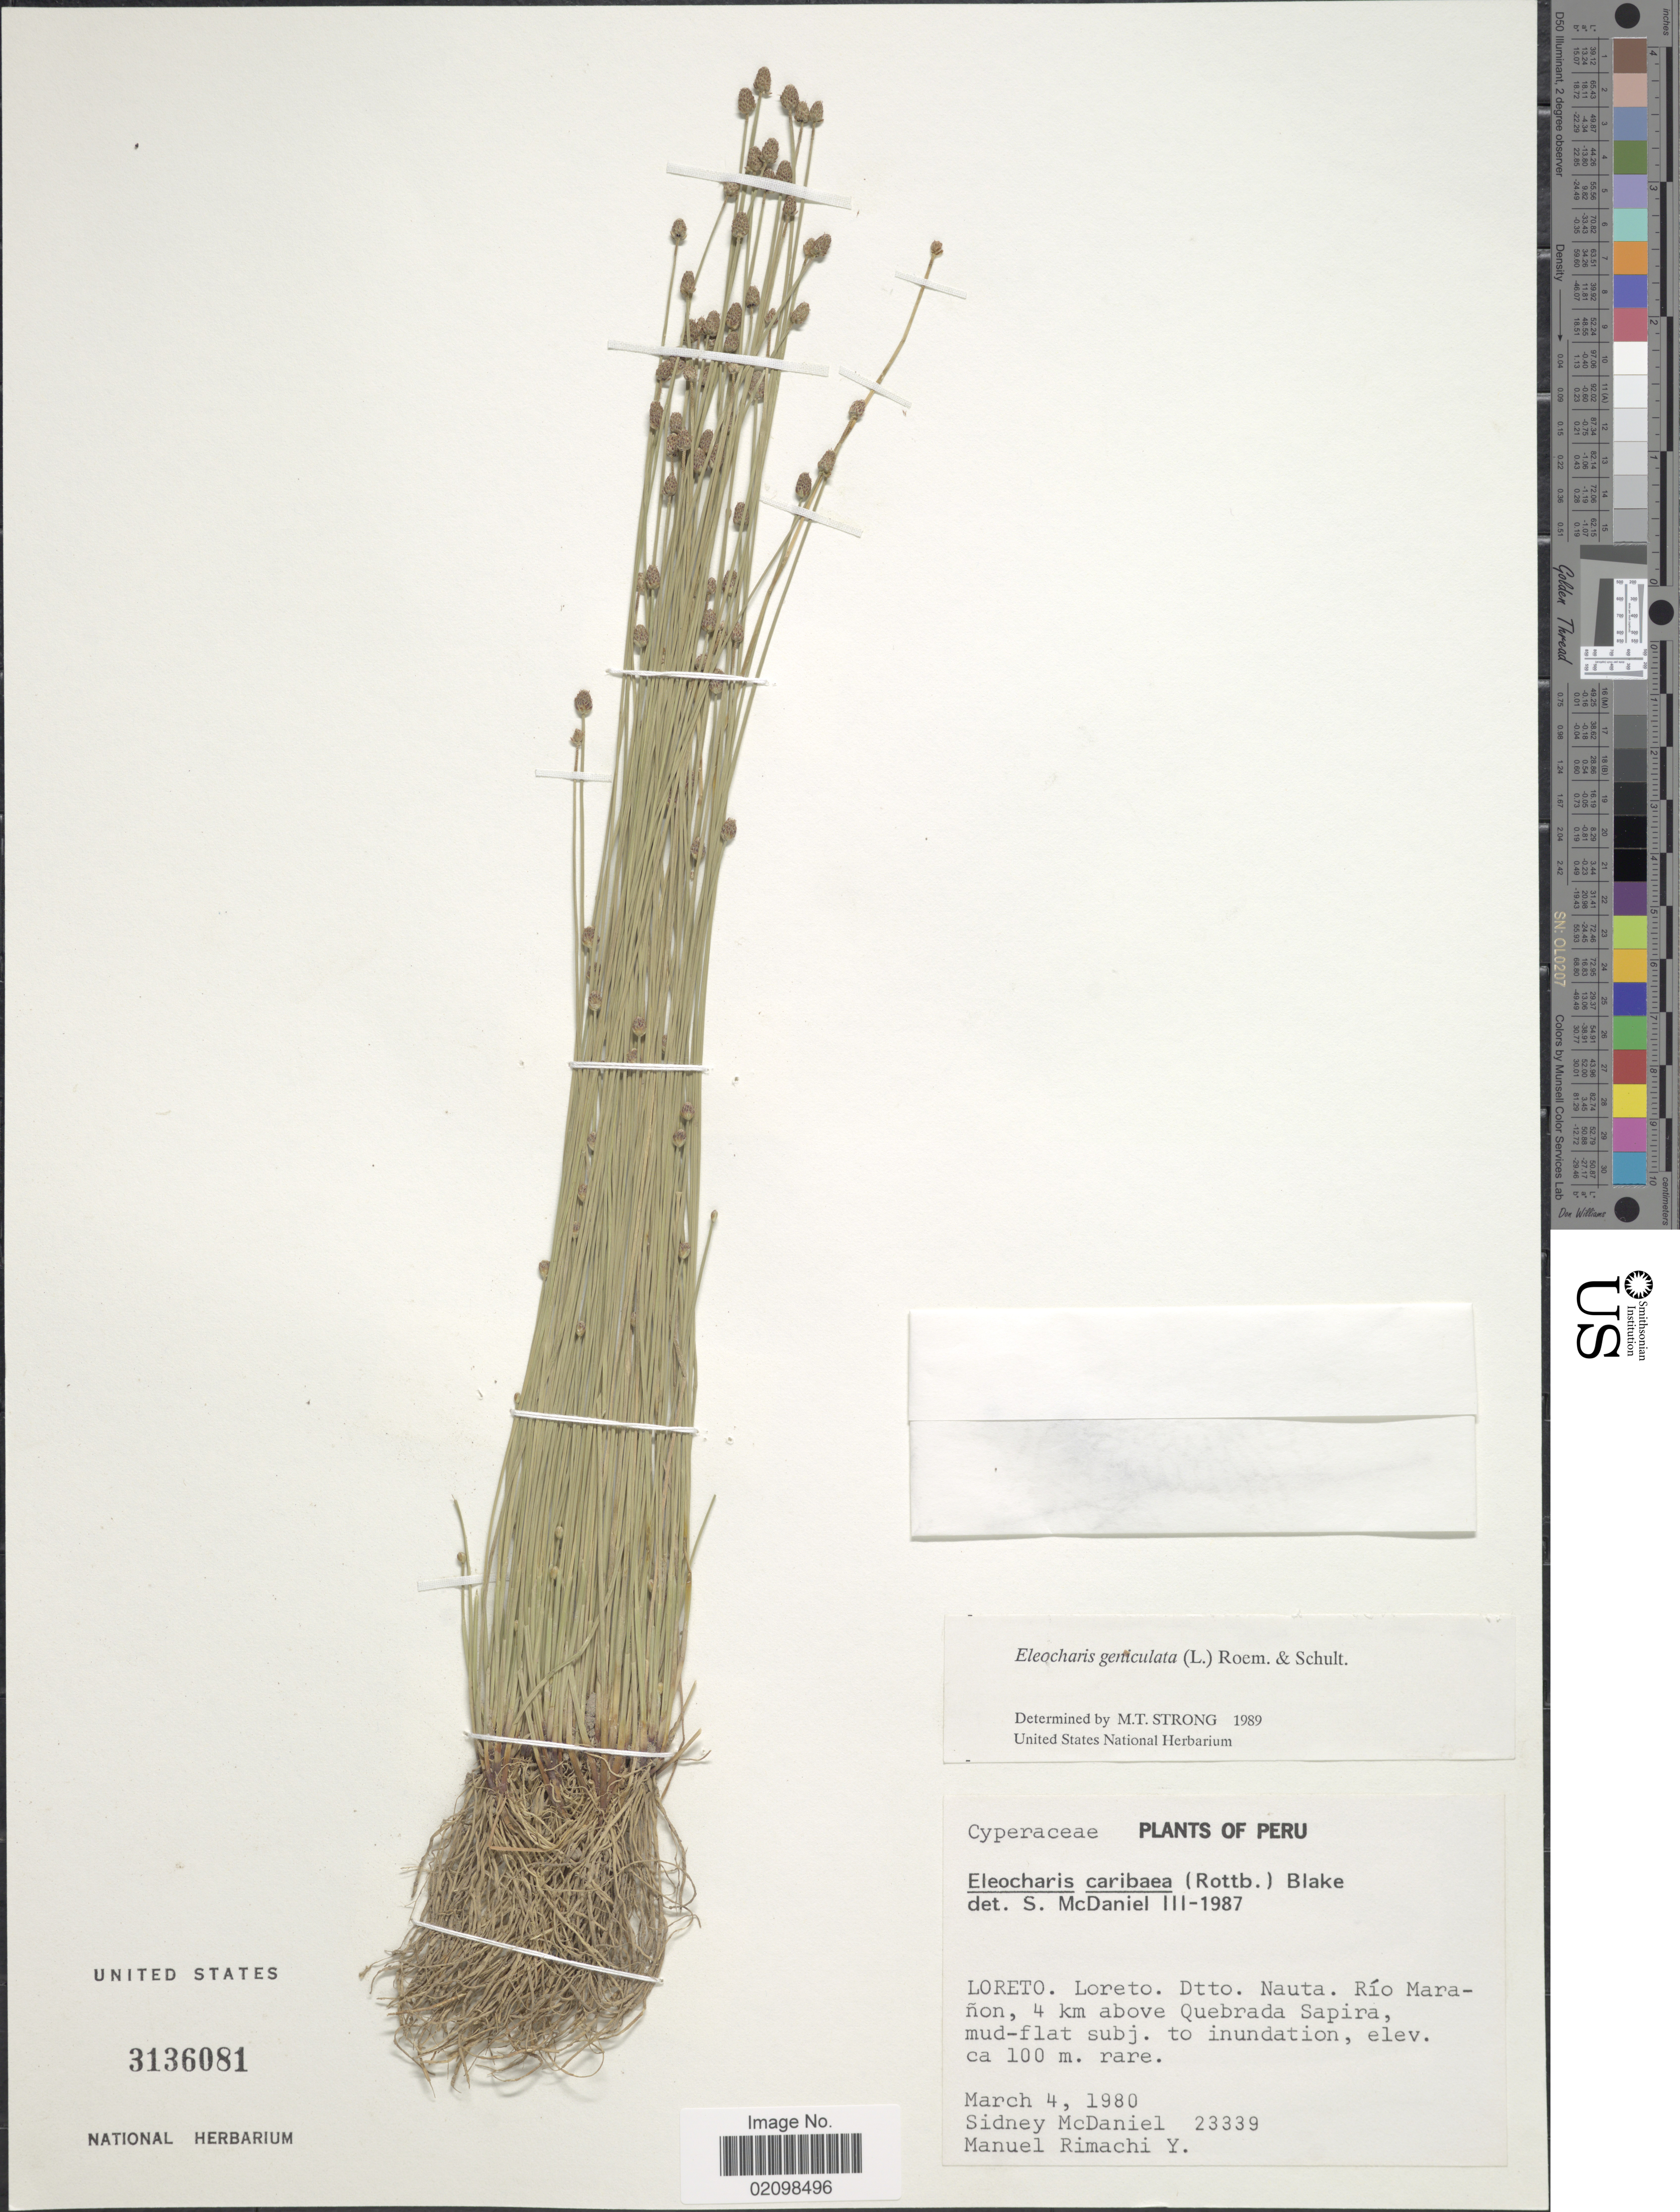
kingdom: Plantae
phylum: Tracheophyta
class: Liliopsida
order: Poales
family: Cyperaceae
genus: Eleocharis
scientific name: Eleocharis geniculata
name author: (L.) Roem. & Schult.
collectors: S. McDaniel & M. Rimachi Y.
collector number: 23339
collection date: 1980-03-04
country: Peru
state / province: Loreto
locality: Loreto. Dtto. Nauta. Río Marañon, 4 km above Quebrada Sapira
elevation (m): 100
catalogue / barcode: US 3136081